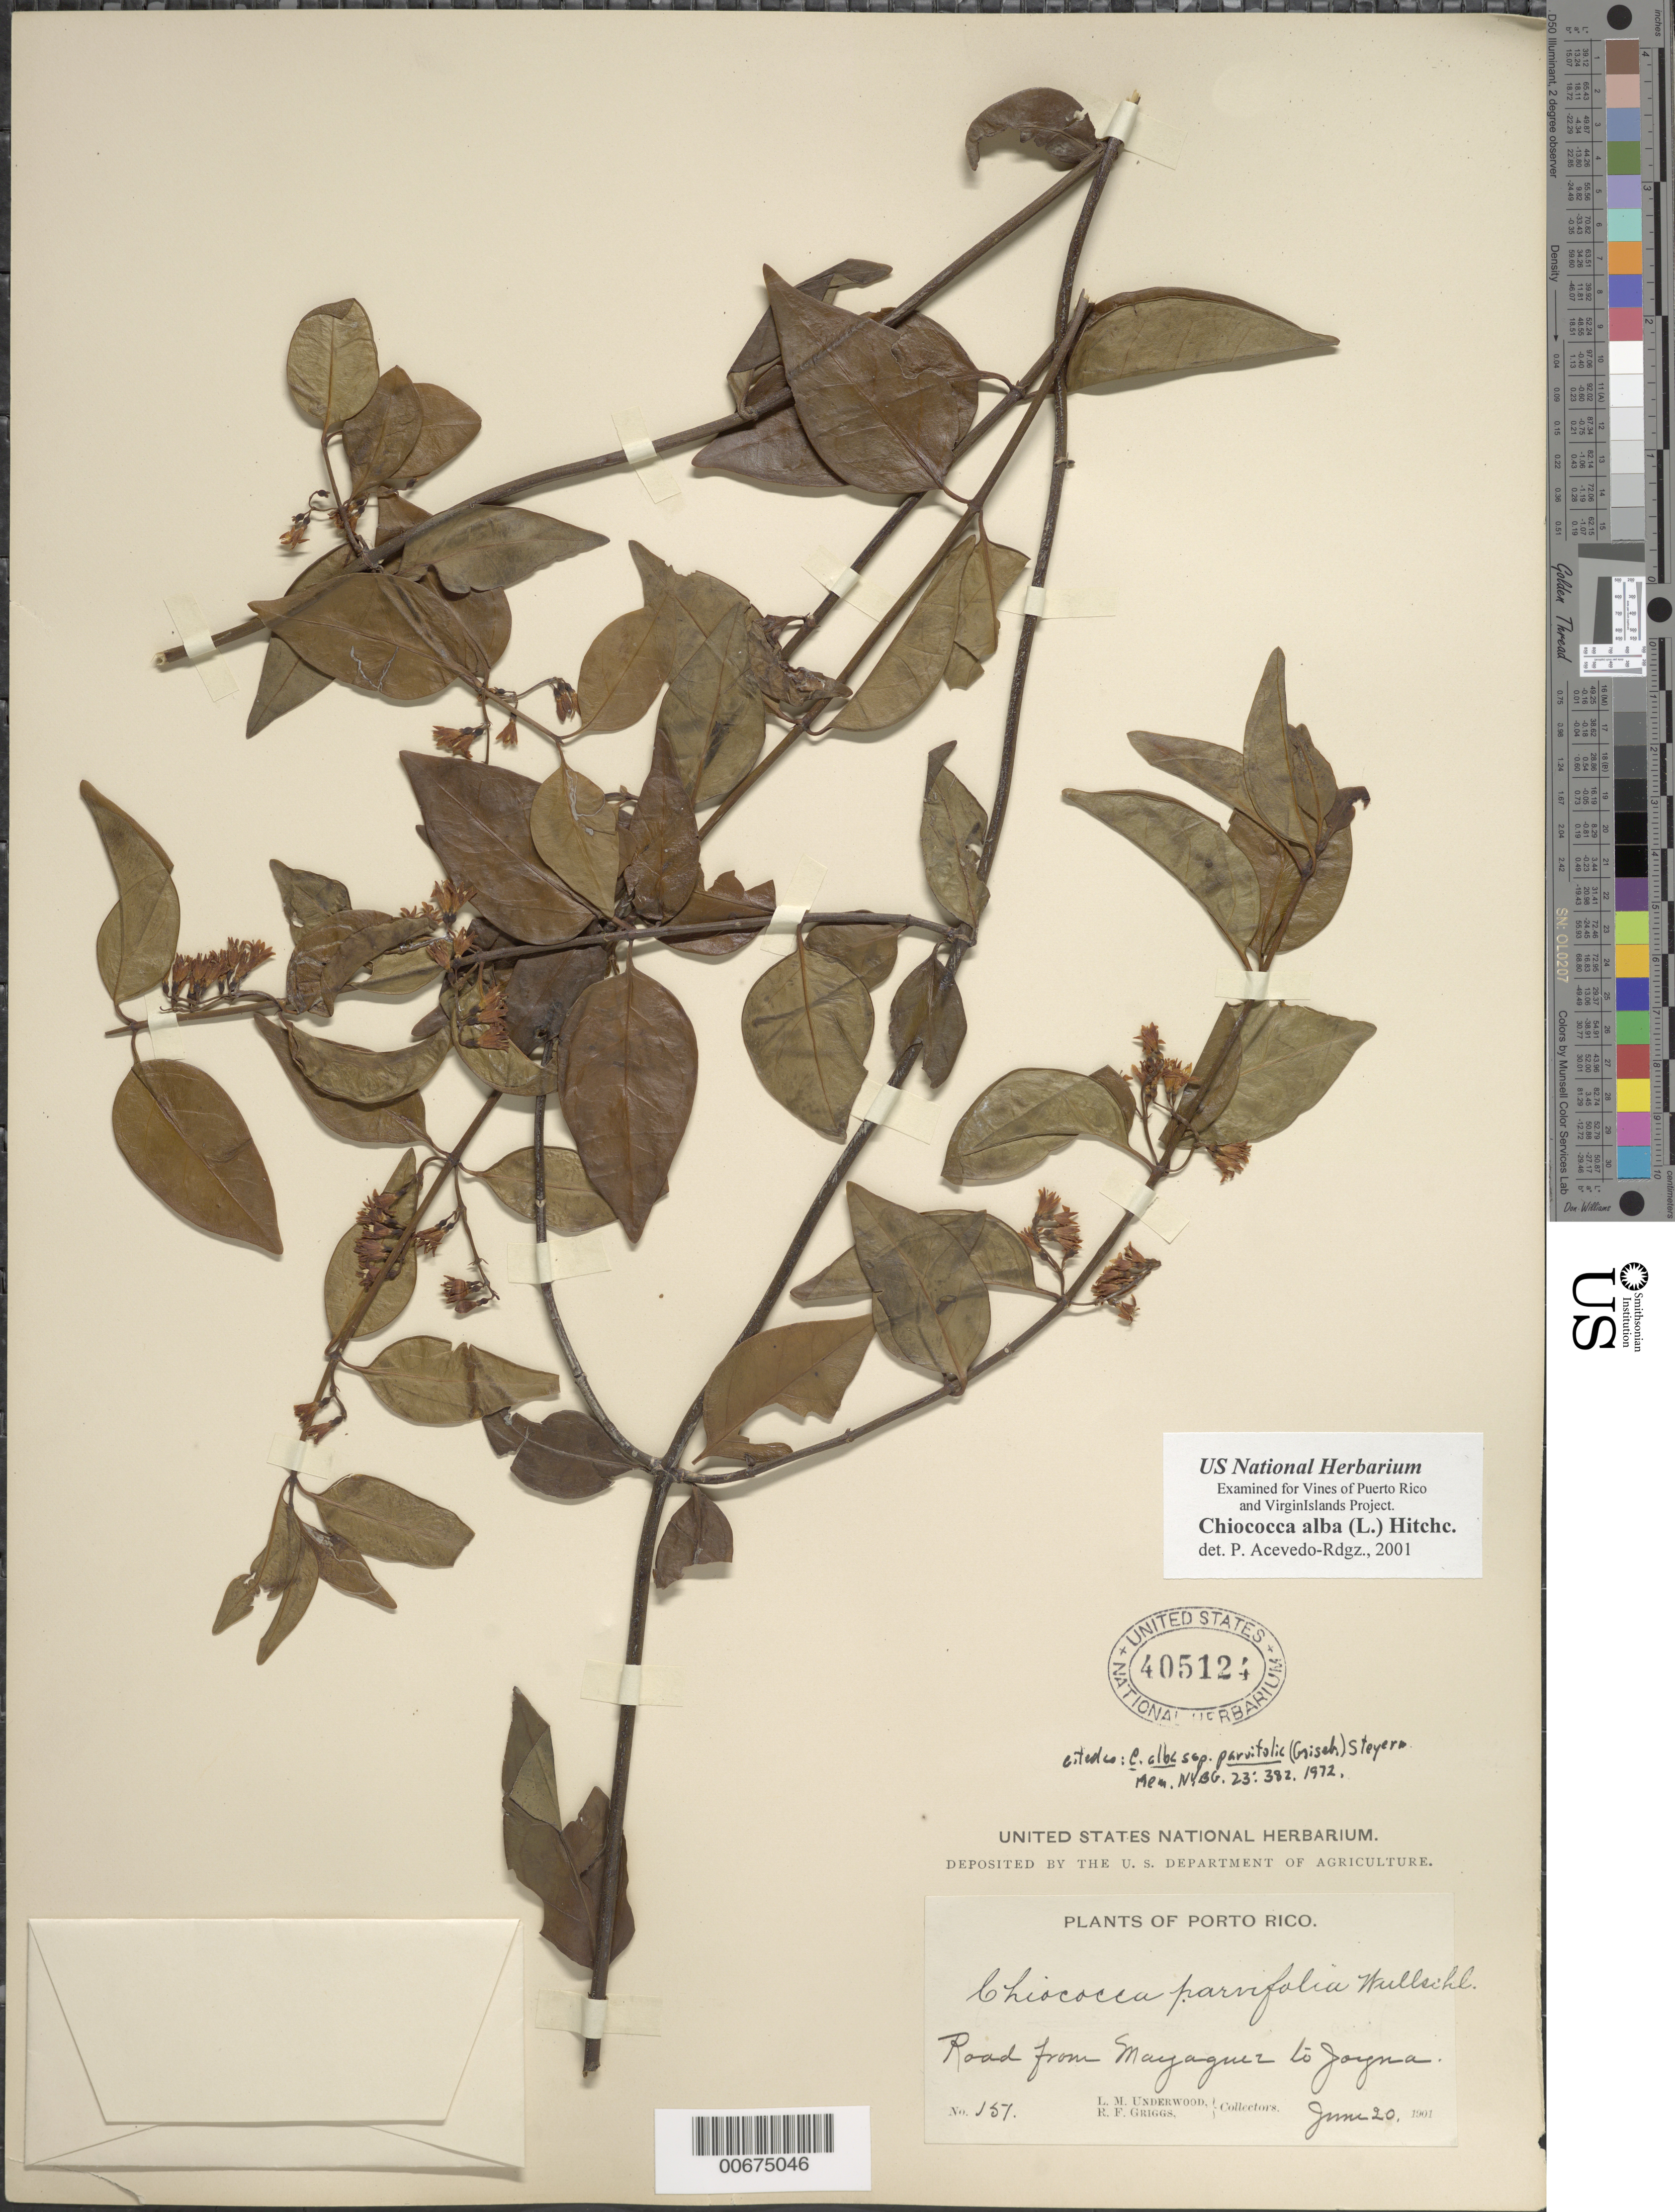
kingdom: Plantae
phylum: Tracheophyta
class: Magnoliopsida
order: Gentianales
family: Rubiaceae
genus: Chiococca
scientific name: Chiococca alba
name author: (L.) Hitchc.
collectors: L. M. Underwood & R. F. Griggs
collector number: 151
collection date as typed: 20 Jun 1901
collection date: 1901-06-20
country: Puerto Rico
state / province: Mayagüez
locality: road from Mayaguez to Joyua.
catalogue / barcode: US 405124